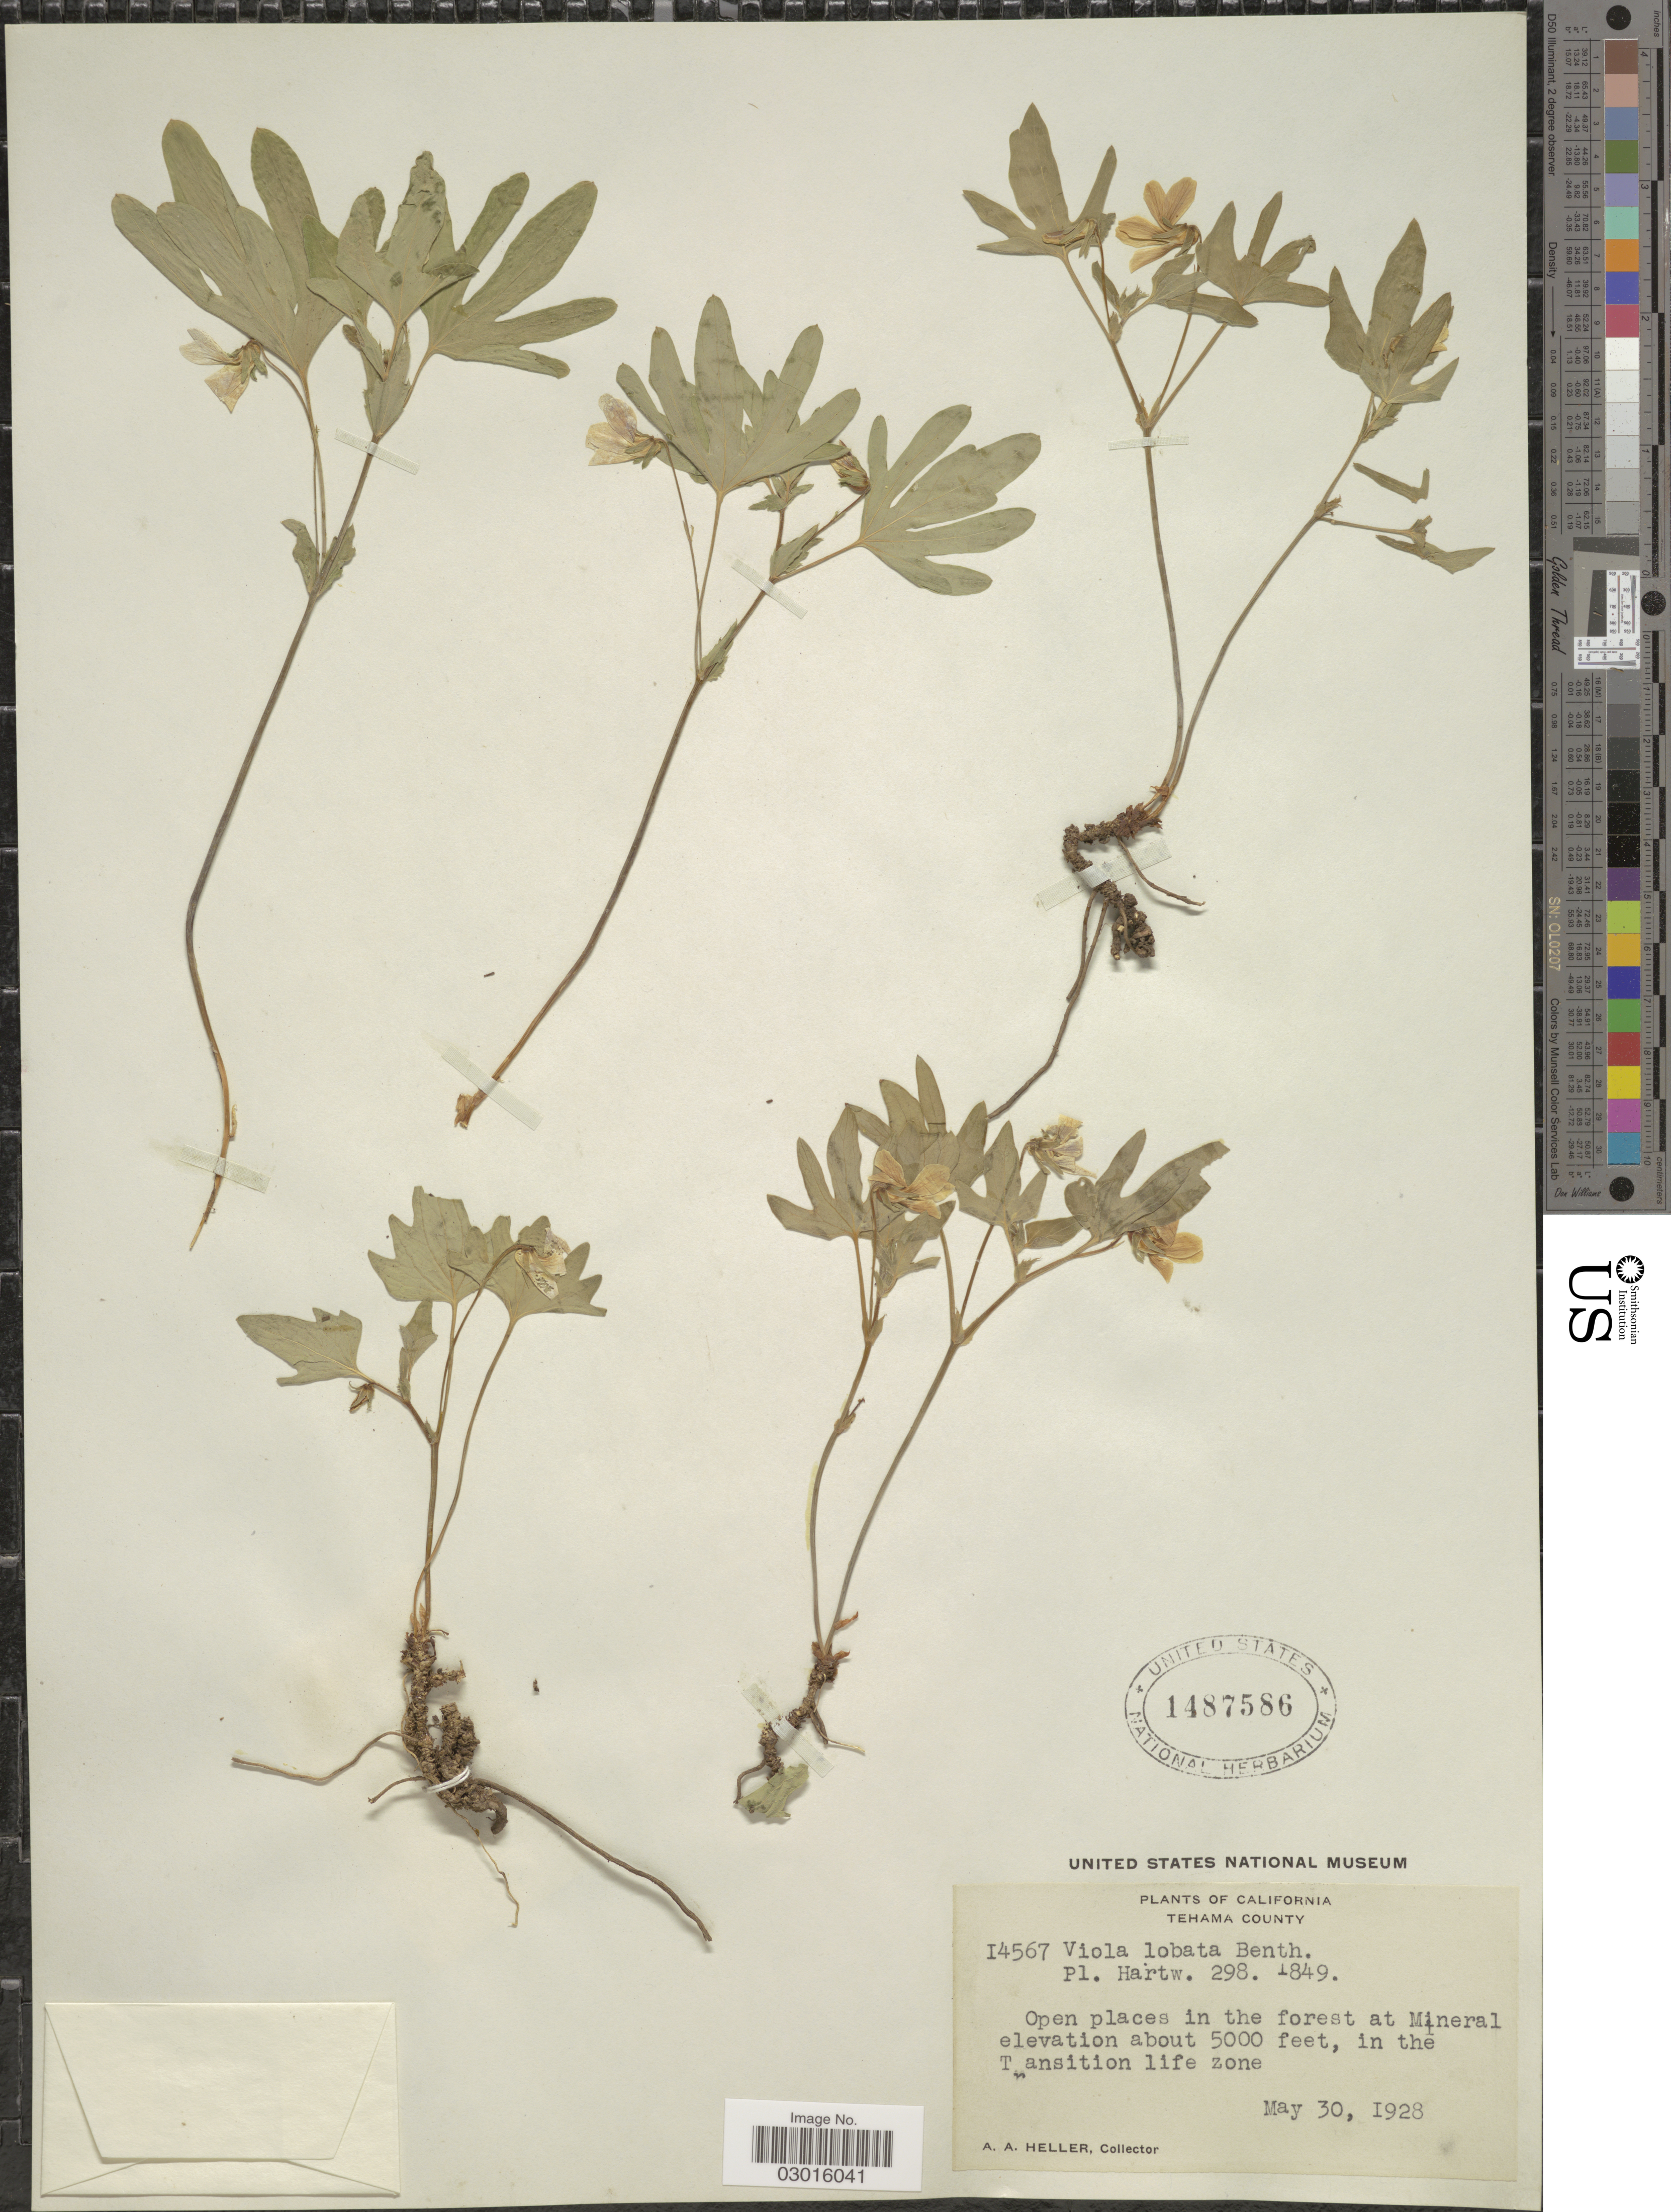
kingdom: Plantae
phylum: Tracheophyta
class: Magnoliopsida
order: Malpighiales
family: Violaceae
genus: Viola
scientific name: Viola lobata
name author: Benth.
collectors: A. A. Heller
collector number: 14567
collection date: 1928-05-30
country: United States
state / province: California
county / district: Tehama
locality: Tehama County, Open places in the forest at Mineral, in the Transition life zone.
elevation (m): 1524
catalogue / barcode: US 1487586